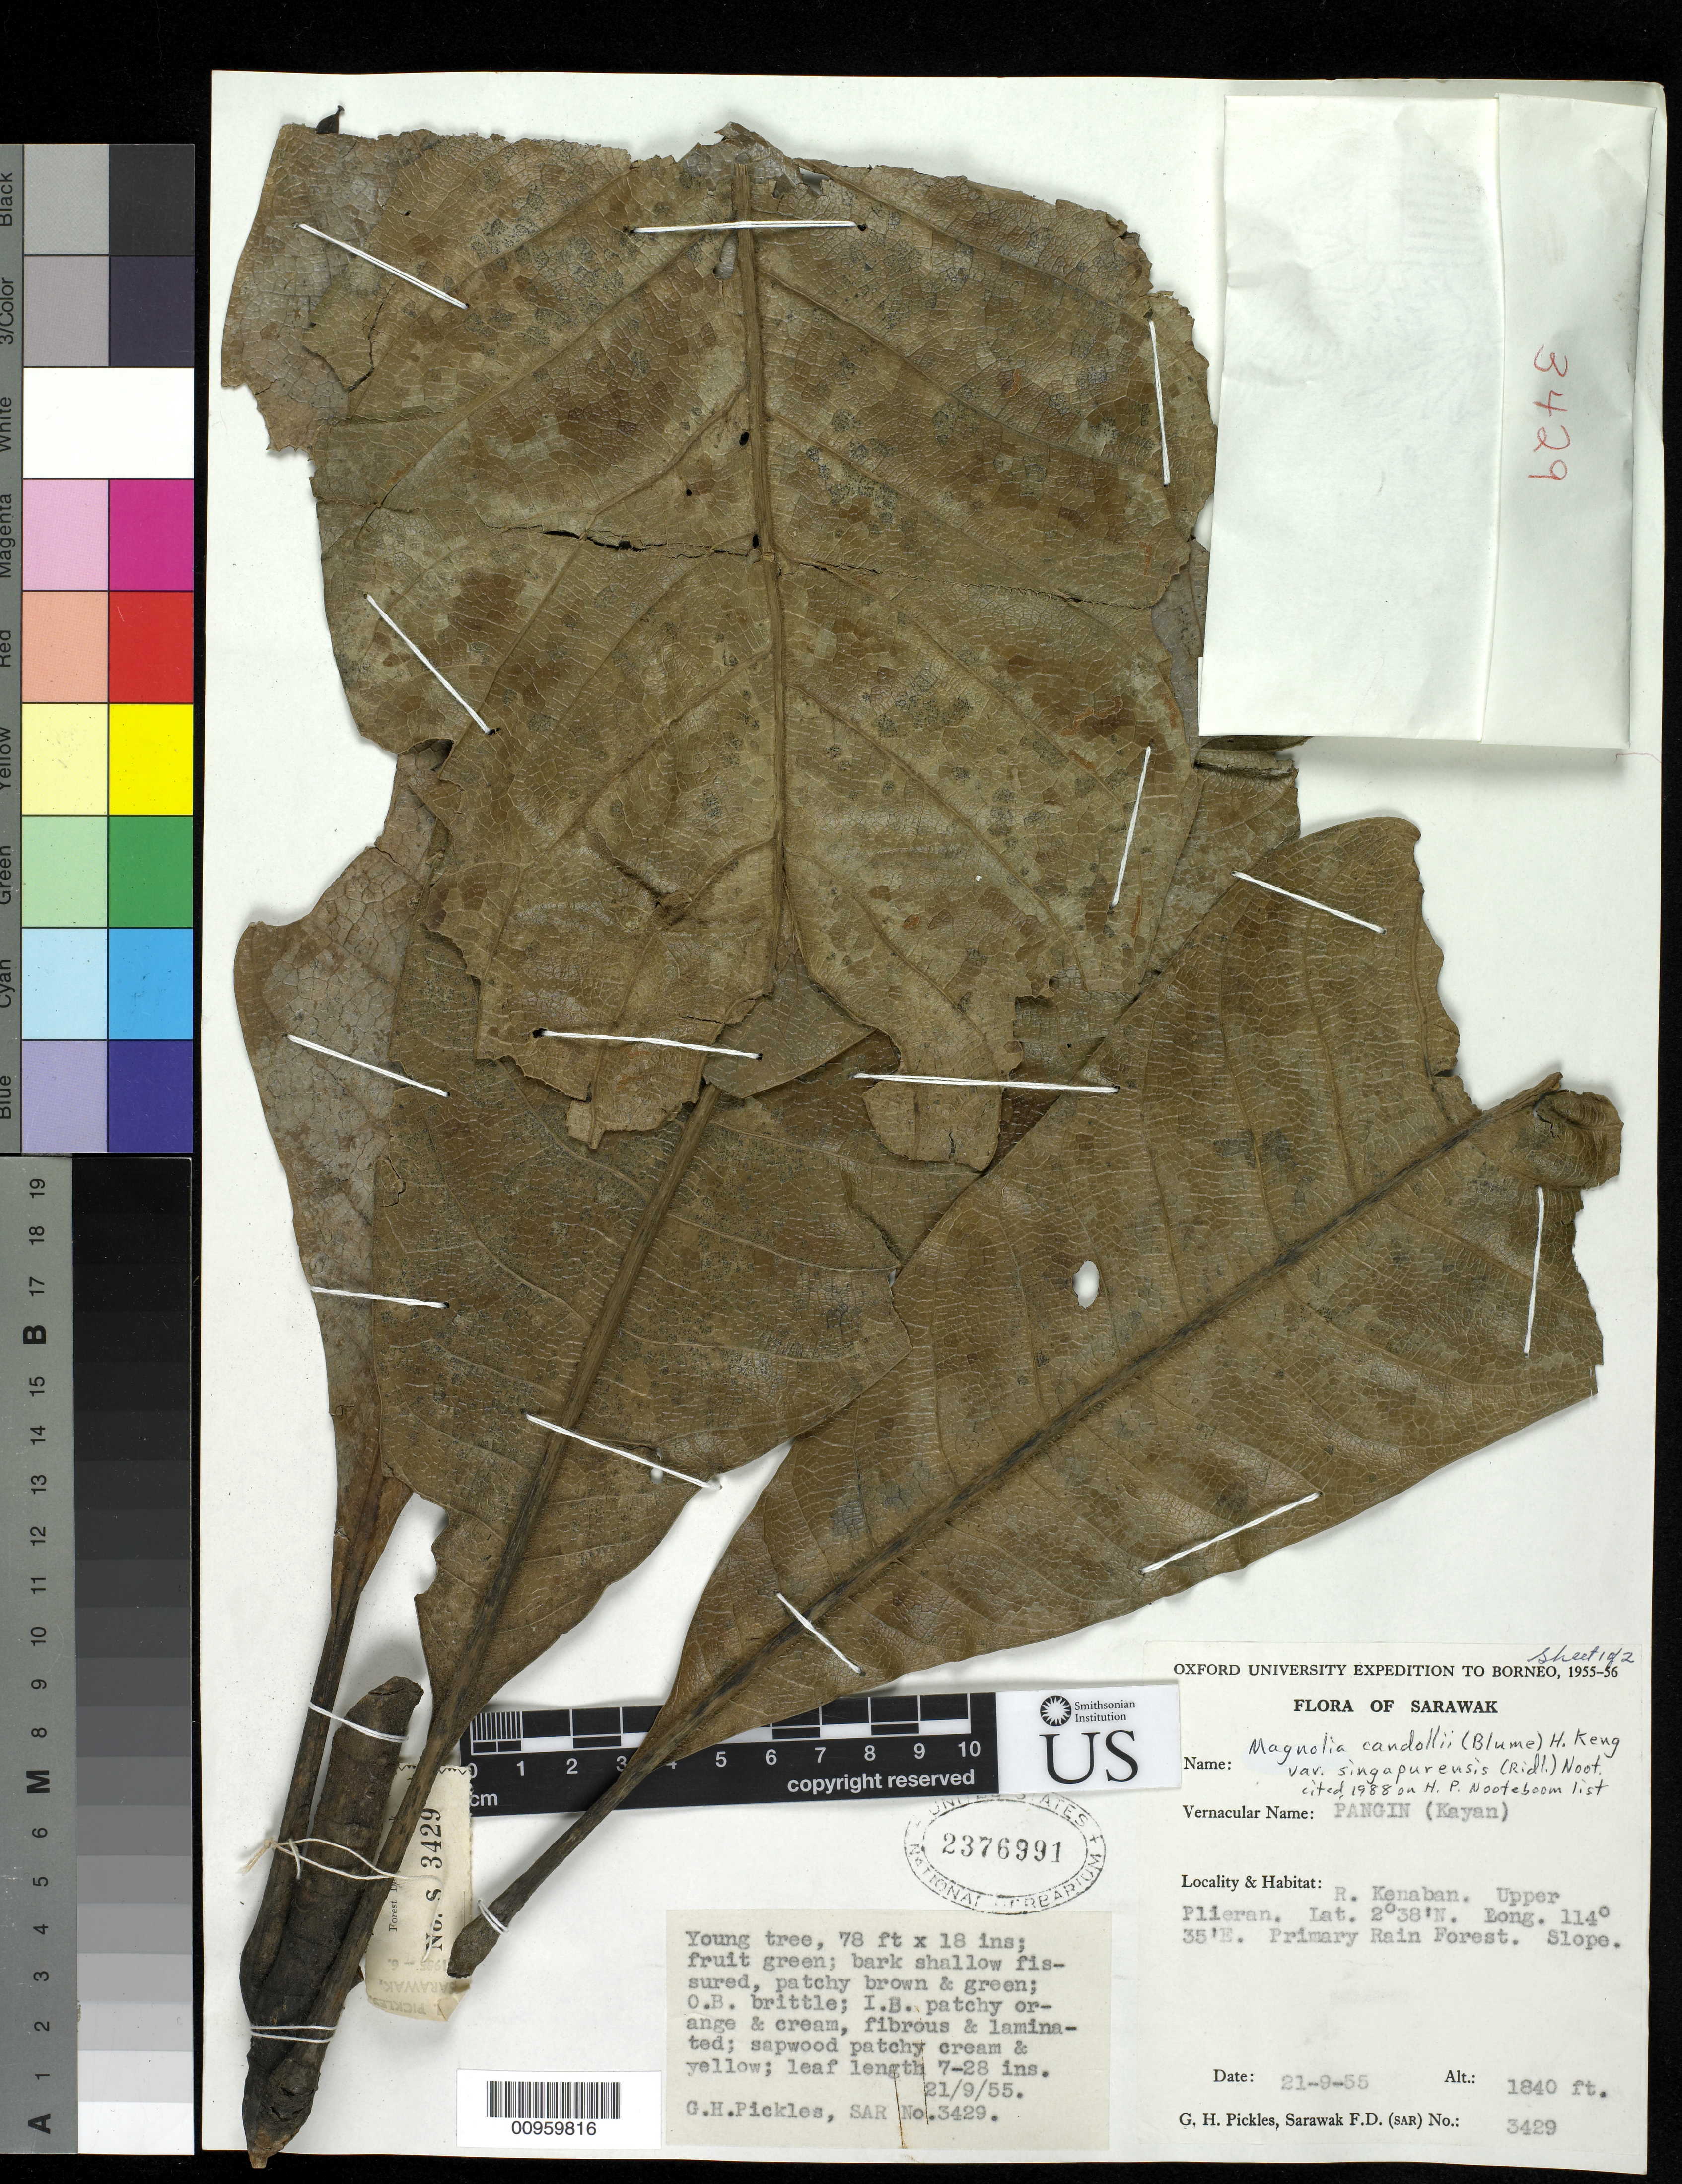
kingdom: Plantae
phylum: Tracheophyta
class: Magnoliopsida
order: Magnoliales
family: Magnoliaceae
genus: Magnolia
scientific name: Magnolia candollei var. singapurensis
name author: (Ridl.) Noot.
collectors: G. Pickles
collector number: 3429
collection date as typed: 21 Sep 1955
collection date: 1955-09-21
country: Malaysia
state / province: Sarawak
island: Borneo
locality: R. Kenaban. Upper Plieran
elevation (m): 561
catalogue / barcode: US 2376991